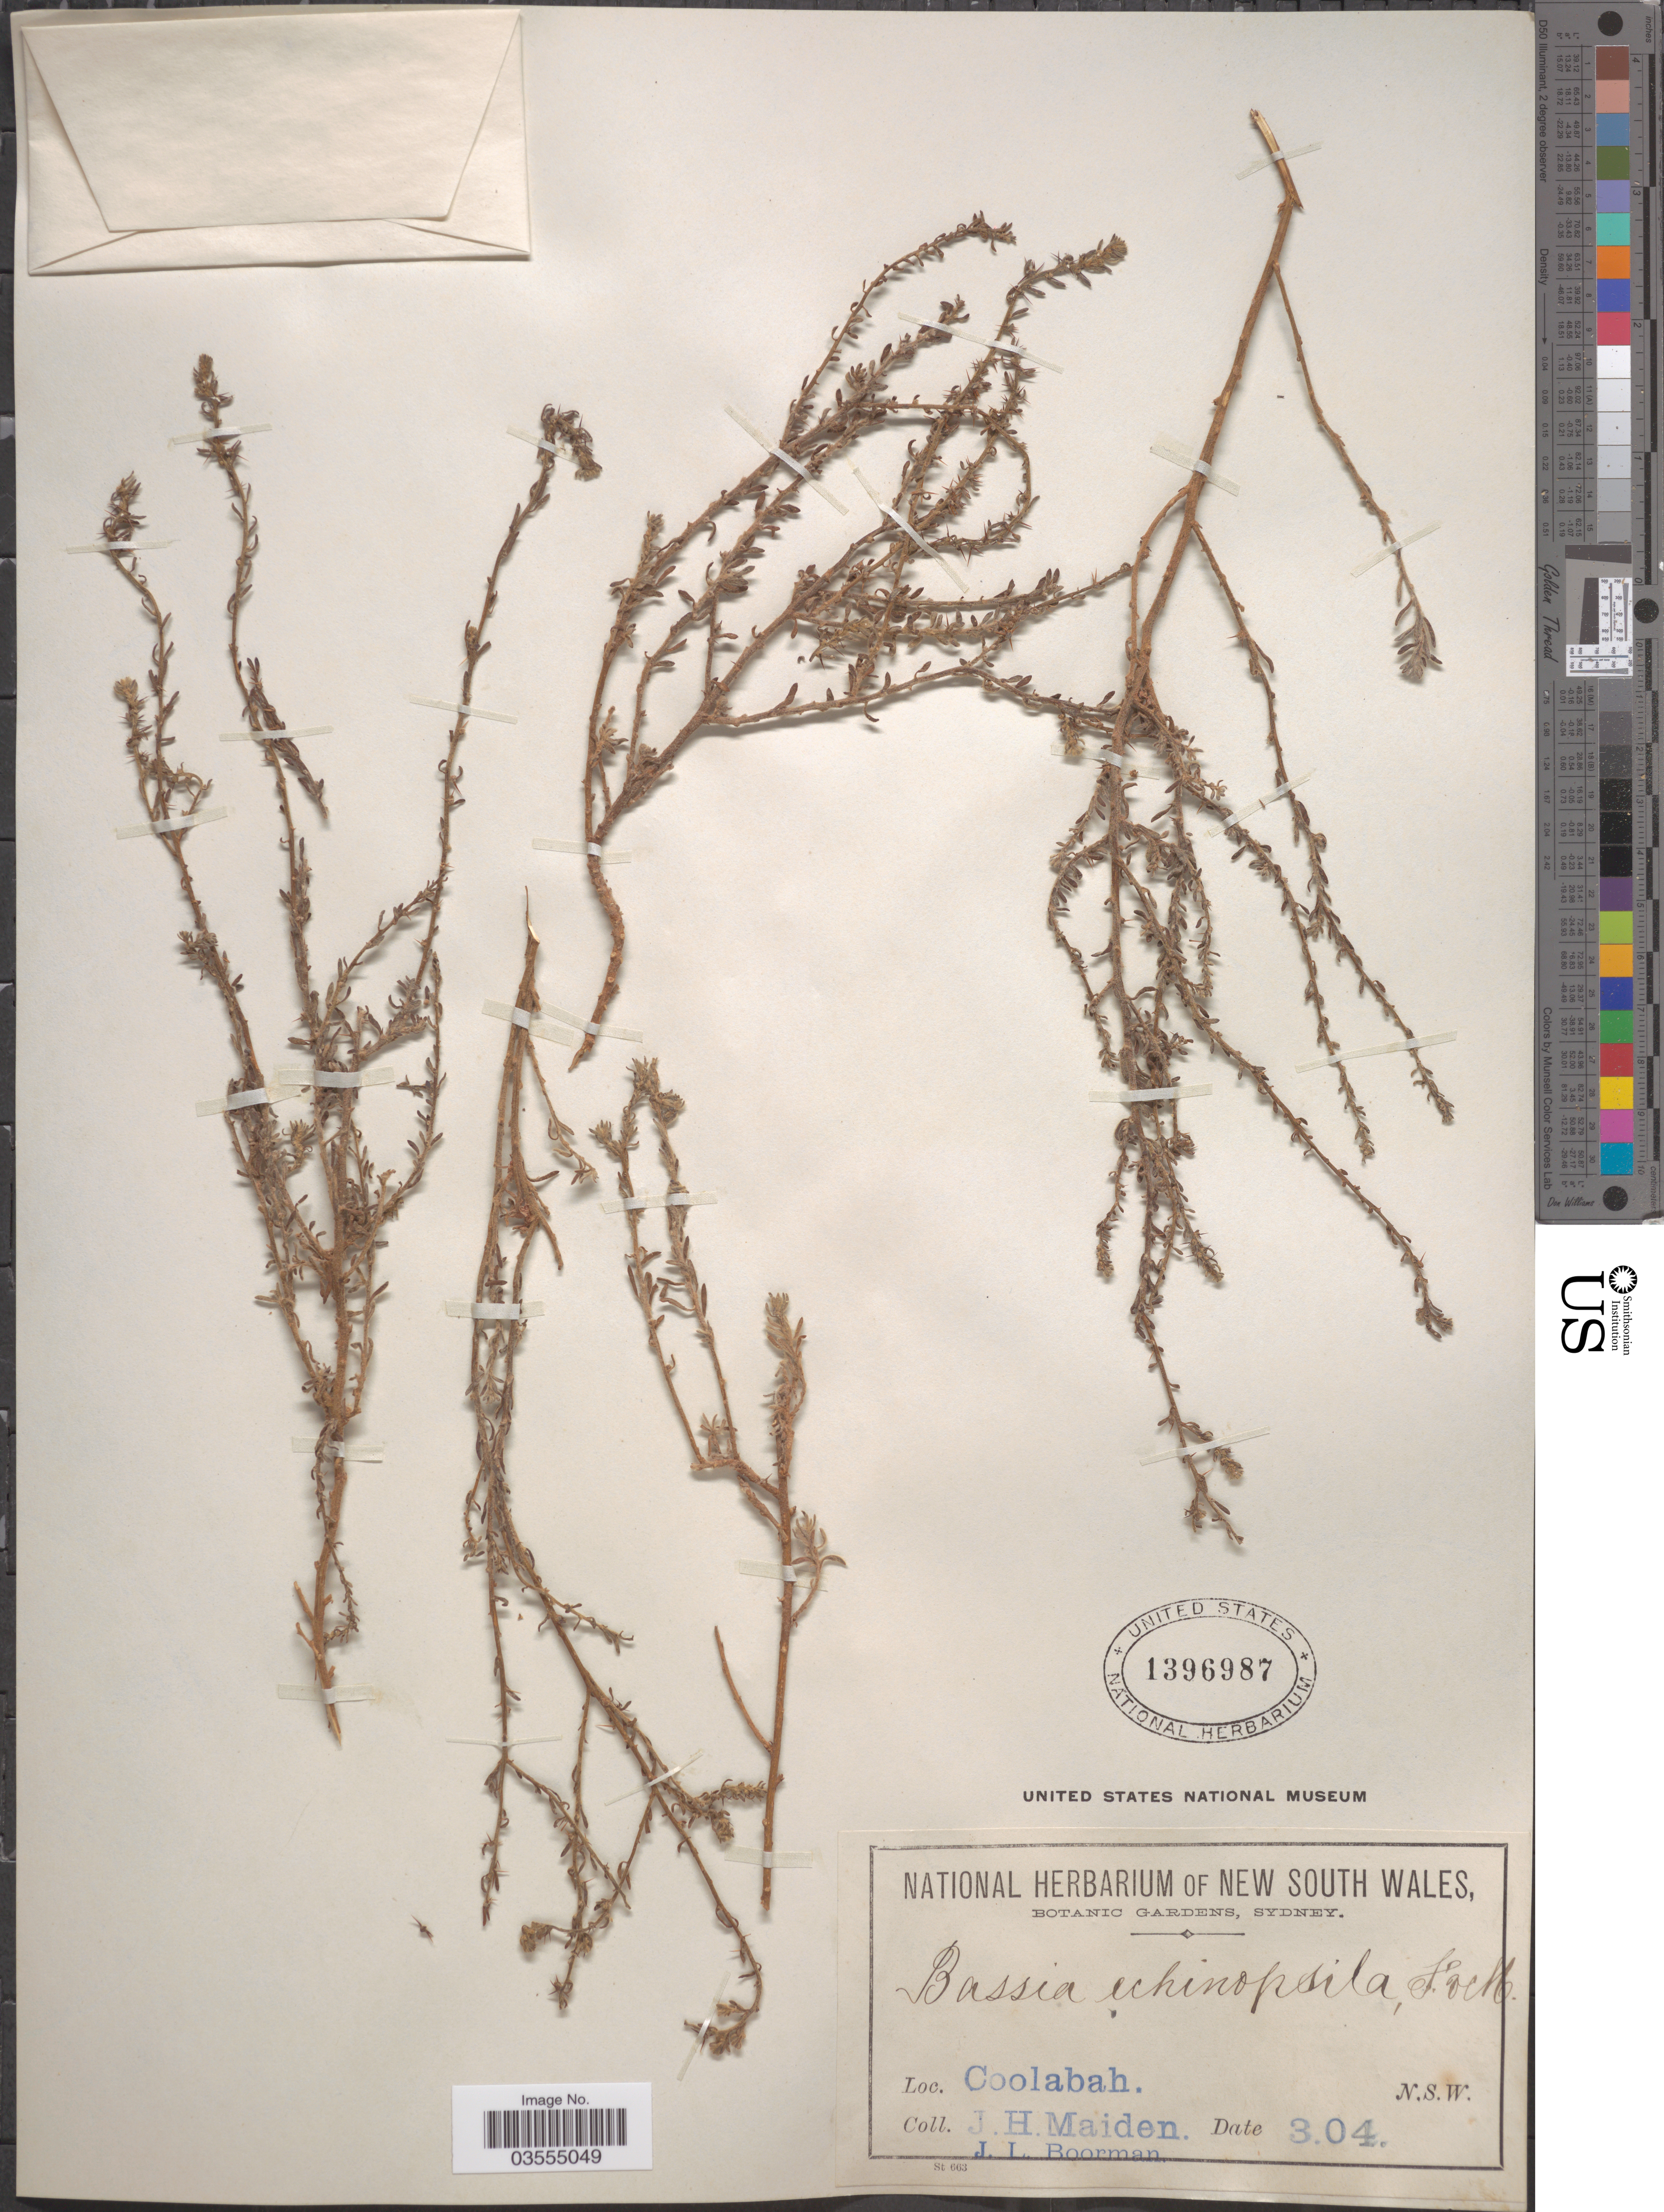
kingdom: Plantae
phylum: Tracheophyta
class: Magnoliopsida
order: Caryophyllales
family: Amaranthaceae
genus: Sclerolaena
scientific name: Sclerolaena convexula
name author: (R.H. Anderson) A.J. Scott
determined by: Wilson, Paul G.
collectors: J. Maiden & J. Boorman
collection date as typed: Transcribed d/m/y: /3/4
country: Australia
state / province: New South Wales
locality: Coolabah.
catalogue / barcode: US 1396987